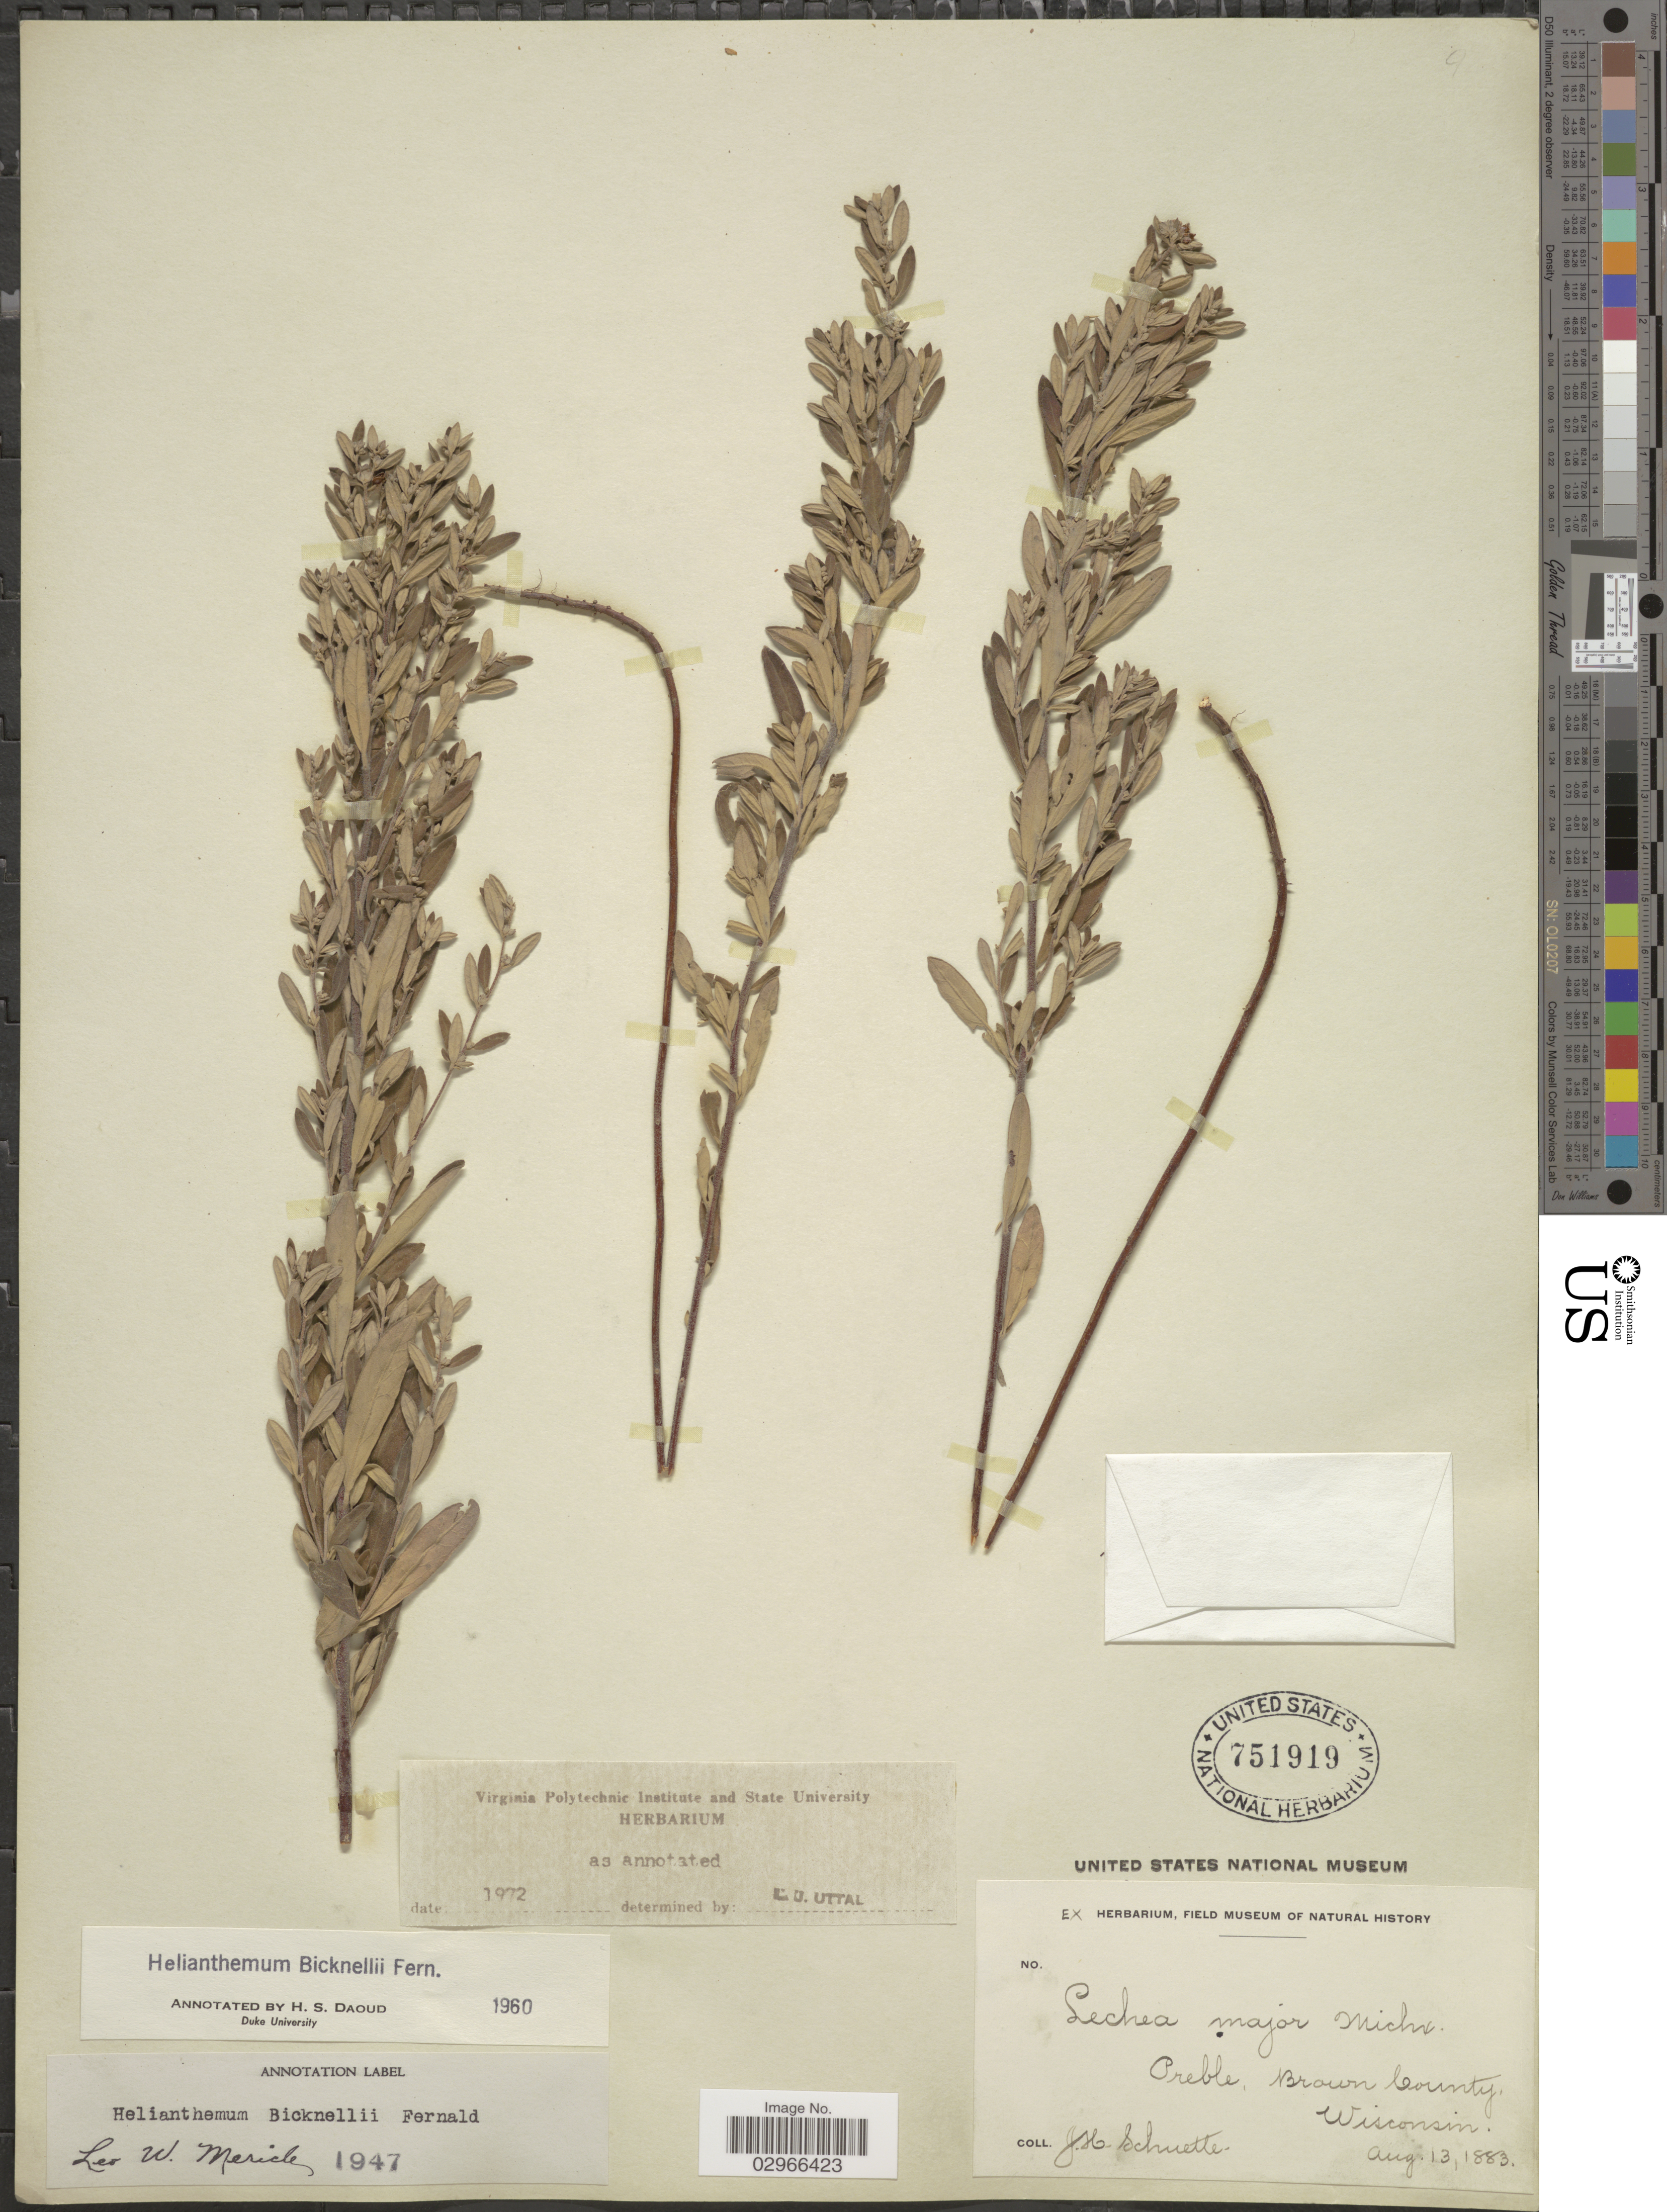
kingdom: Plantae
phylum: Tracheophyta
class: Magnoliopsida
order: Malvales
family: Cistaceae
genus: Helianthemum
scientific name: Helianthemum bicknellii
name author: Fernald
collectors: J. H. Schuette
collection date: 1883-08-13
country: United States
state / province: Wisconsin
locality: Preble, Brown County.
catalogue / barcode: US 751919